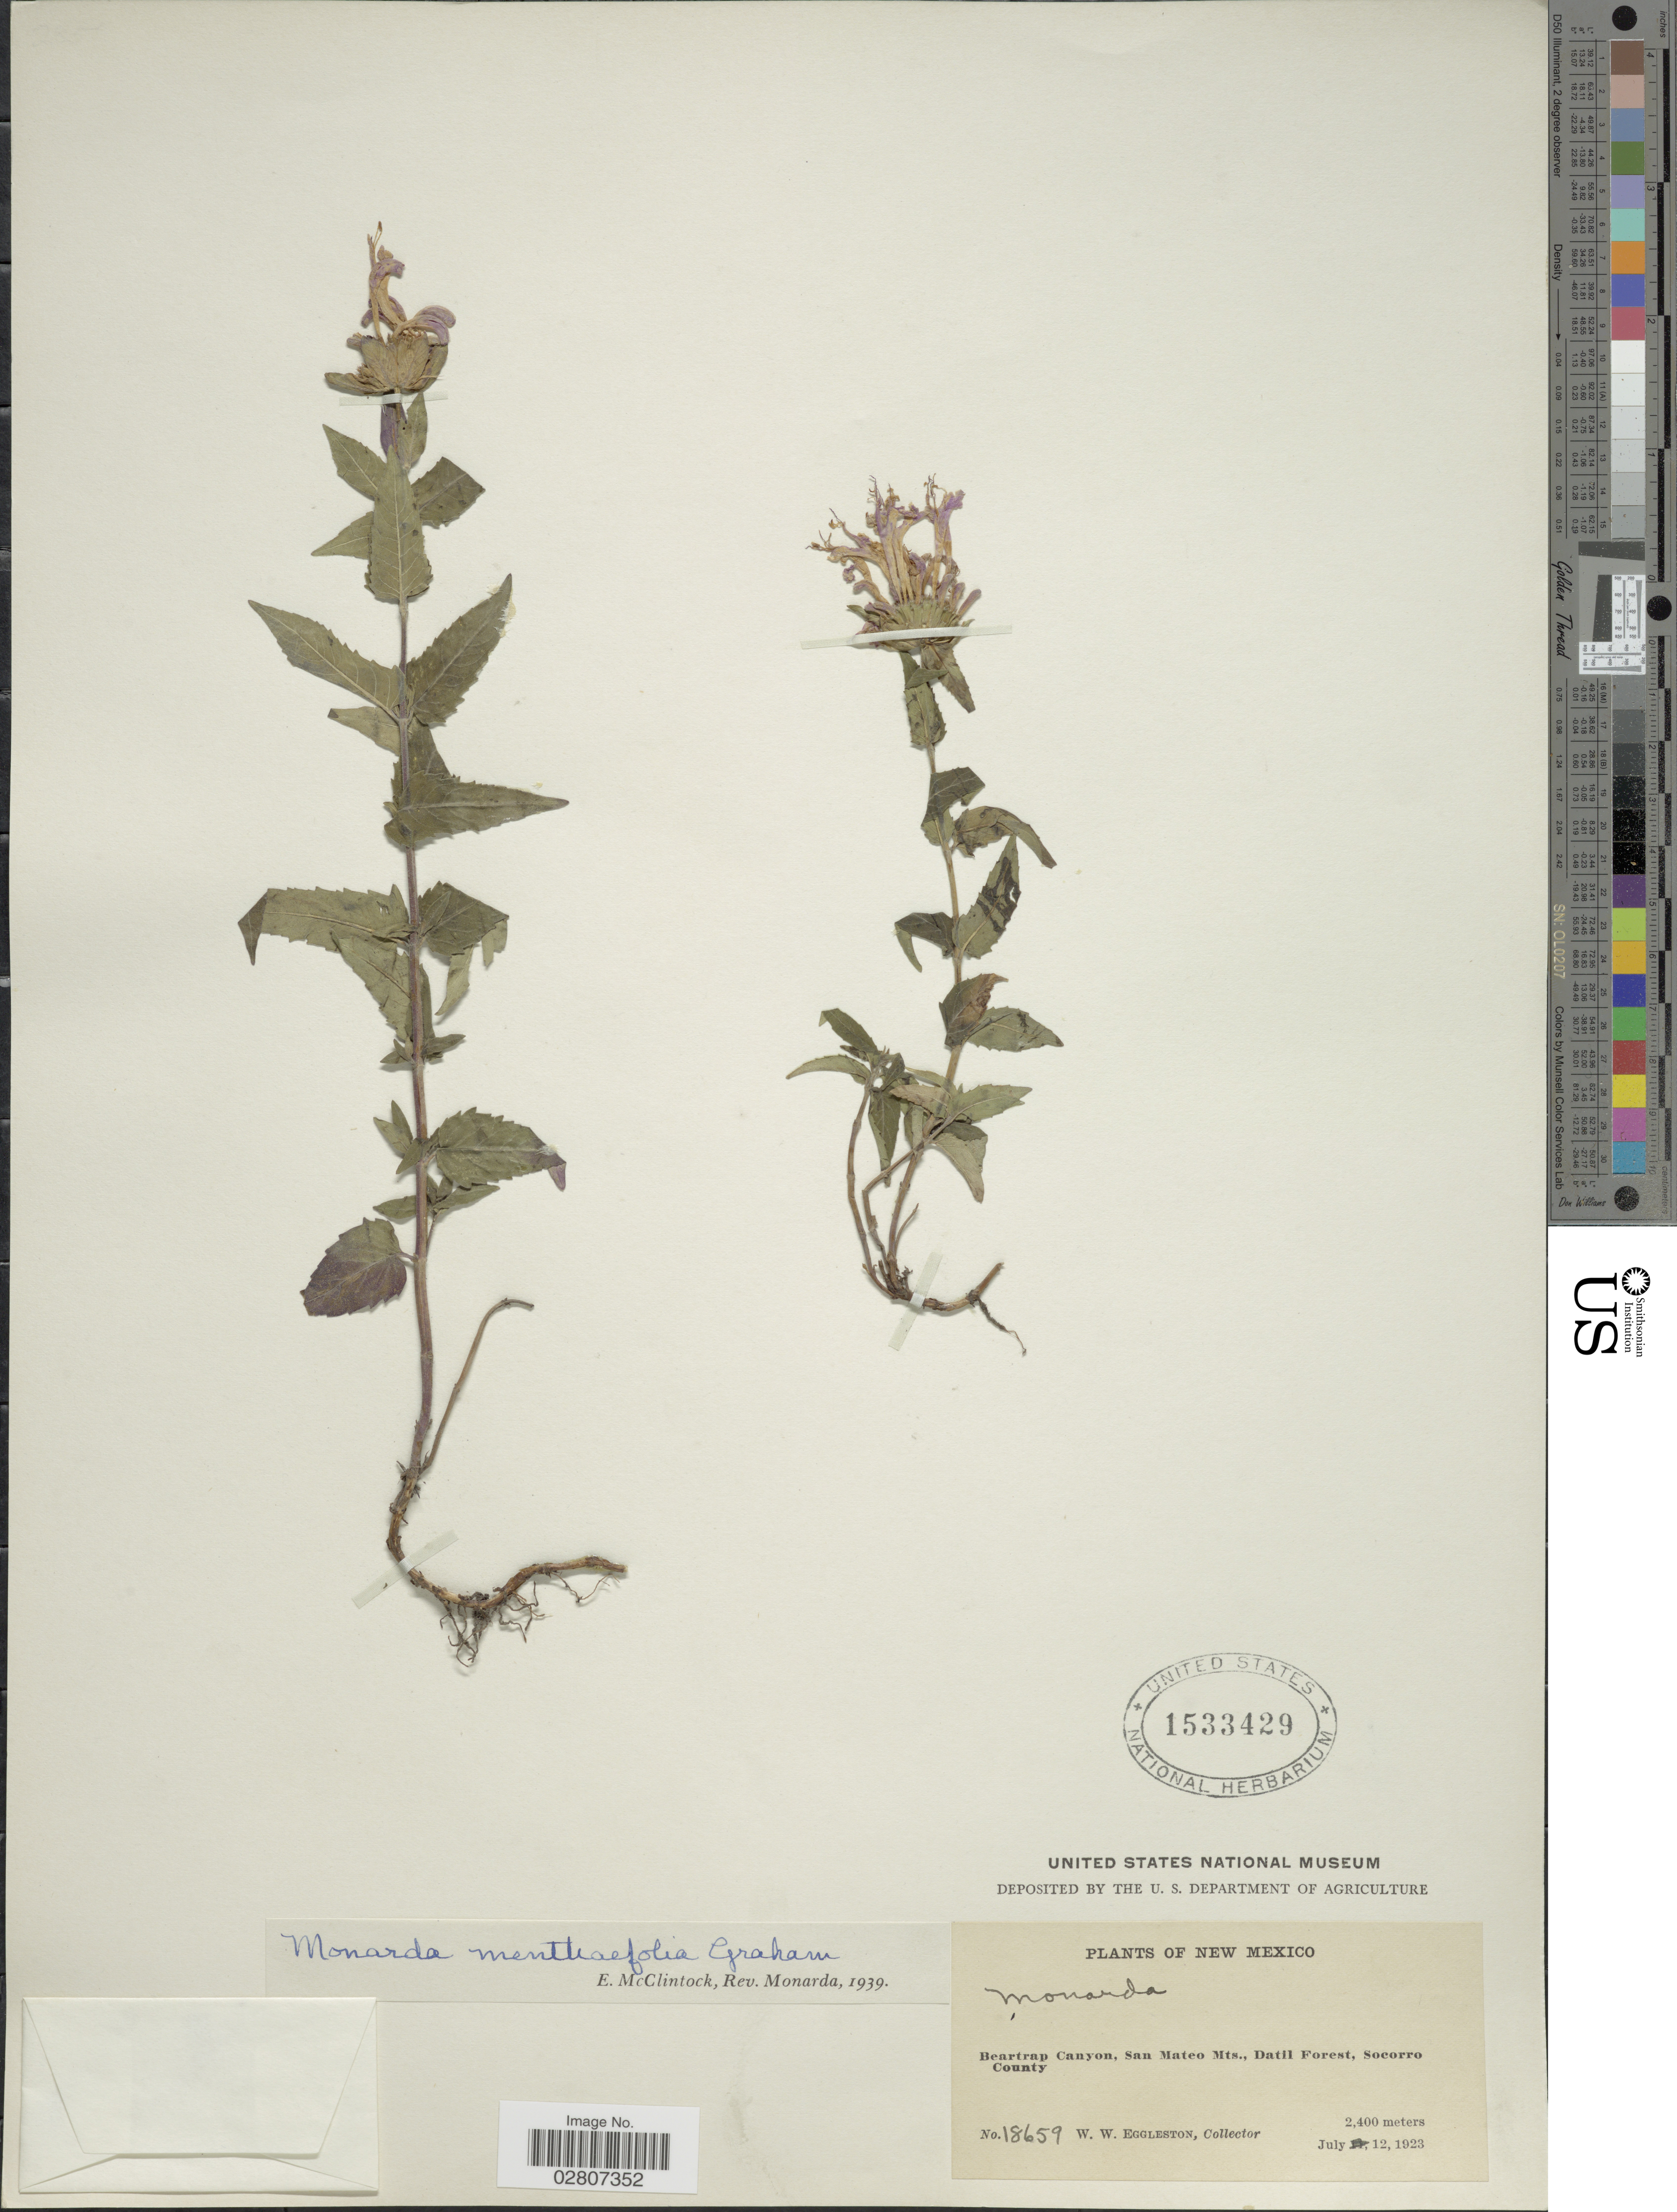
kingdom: Plantae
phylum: Tracheophyta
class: Magnoliopsida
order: Lamiales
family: Lamiaceae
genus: Monarda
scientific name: Monarda fistulosa var. mollis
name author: (L.) L.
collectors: W. W. Eggleston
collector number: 18659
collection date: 1923-07-12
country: United States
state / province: New Mexico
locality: Beartrap Canyon, San Mateo Mts., Datil Forest, Socorro County.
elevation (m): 2400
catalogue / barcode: US 1533429